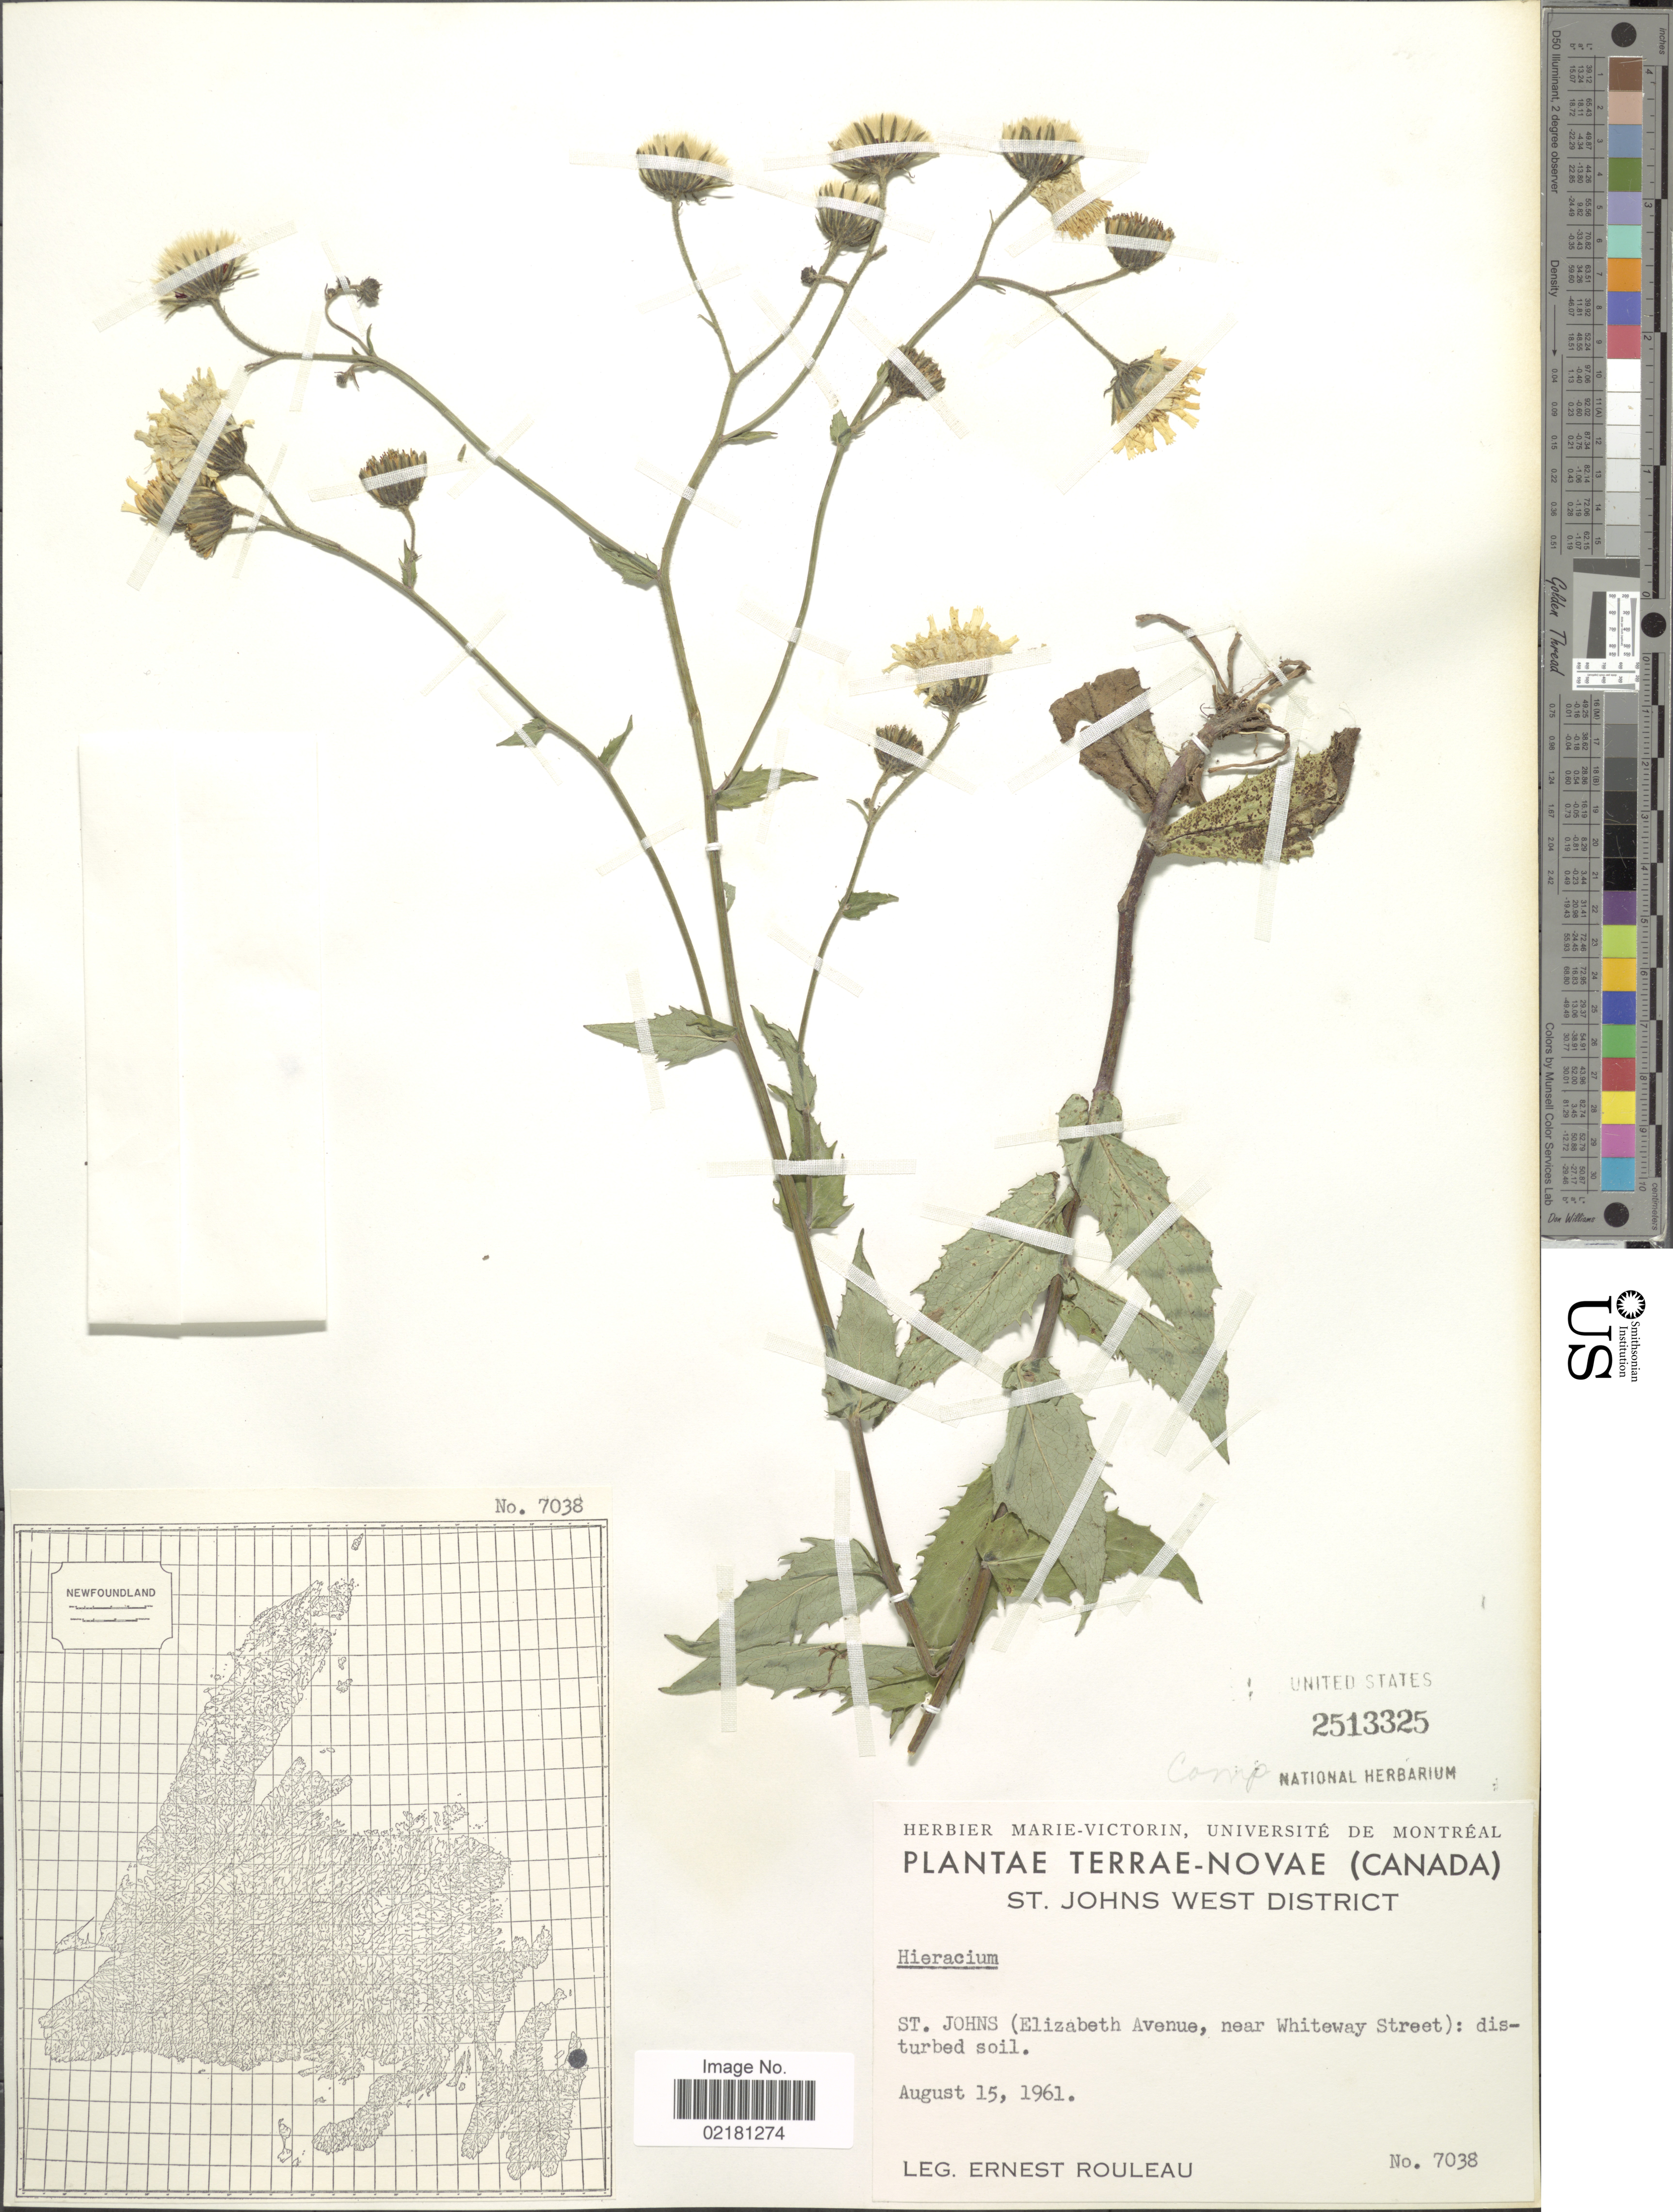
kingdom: Plantae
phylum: Tracheophyta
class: Magnoliopsida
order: Asterales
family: Asteraceae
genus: Hieracium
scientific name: Hieracium repandulare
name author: Druce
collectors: E. Rouleau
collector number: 7038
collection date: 1961-08-15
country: Canada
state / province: Newfoundland and Labrador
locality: Terrae-Novae, St. Johns West District, St. Johns (Elizabeth Avenue, near Whiteway Street): disturbed soil.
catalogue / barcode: US 2513325